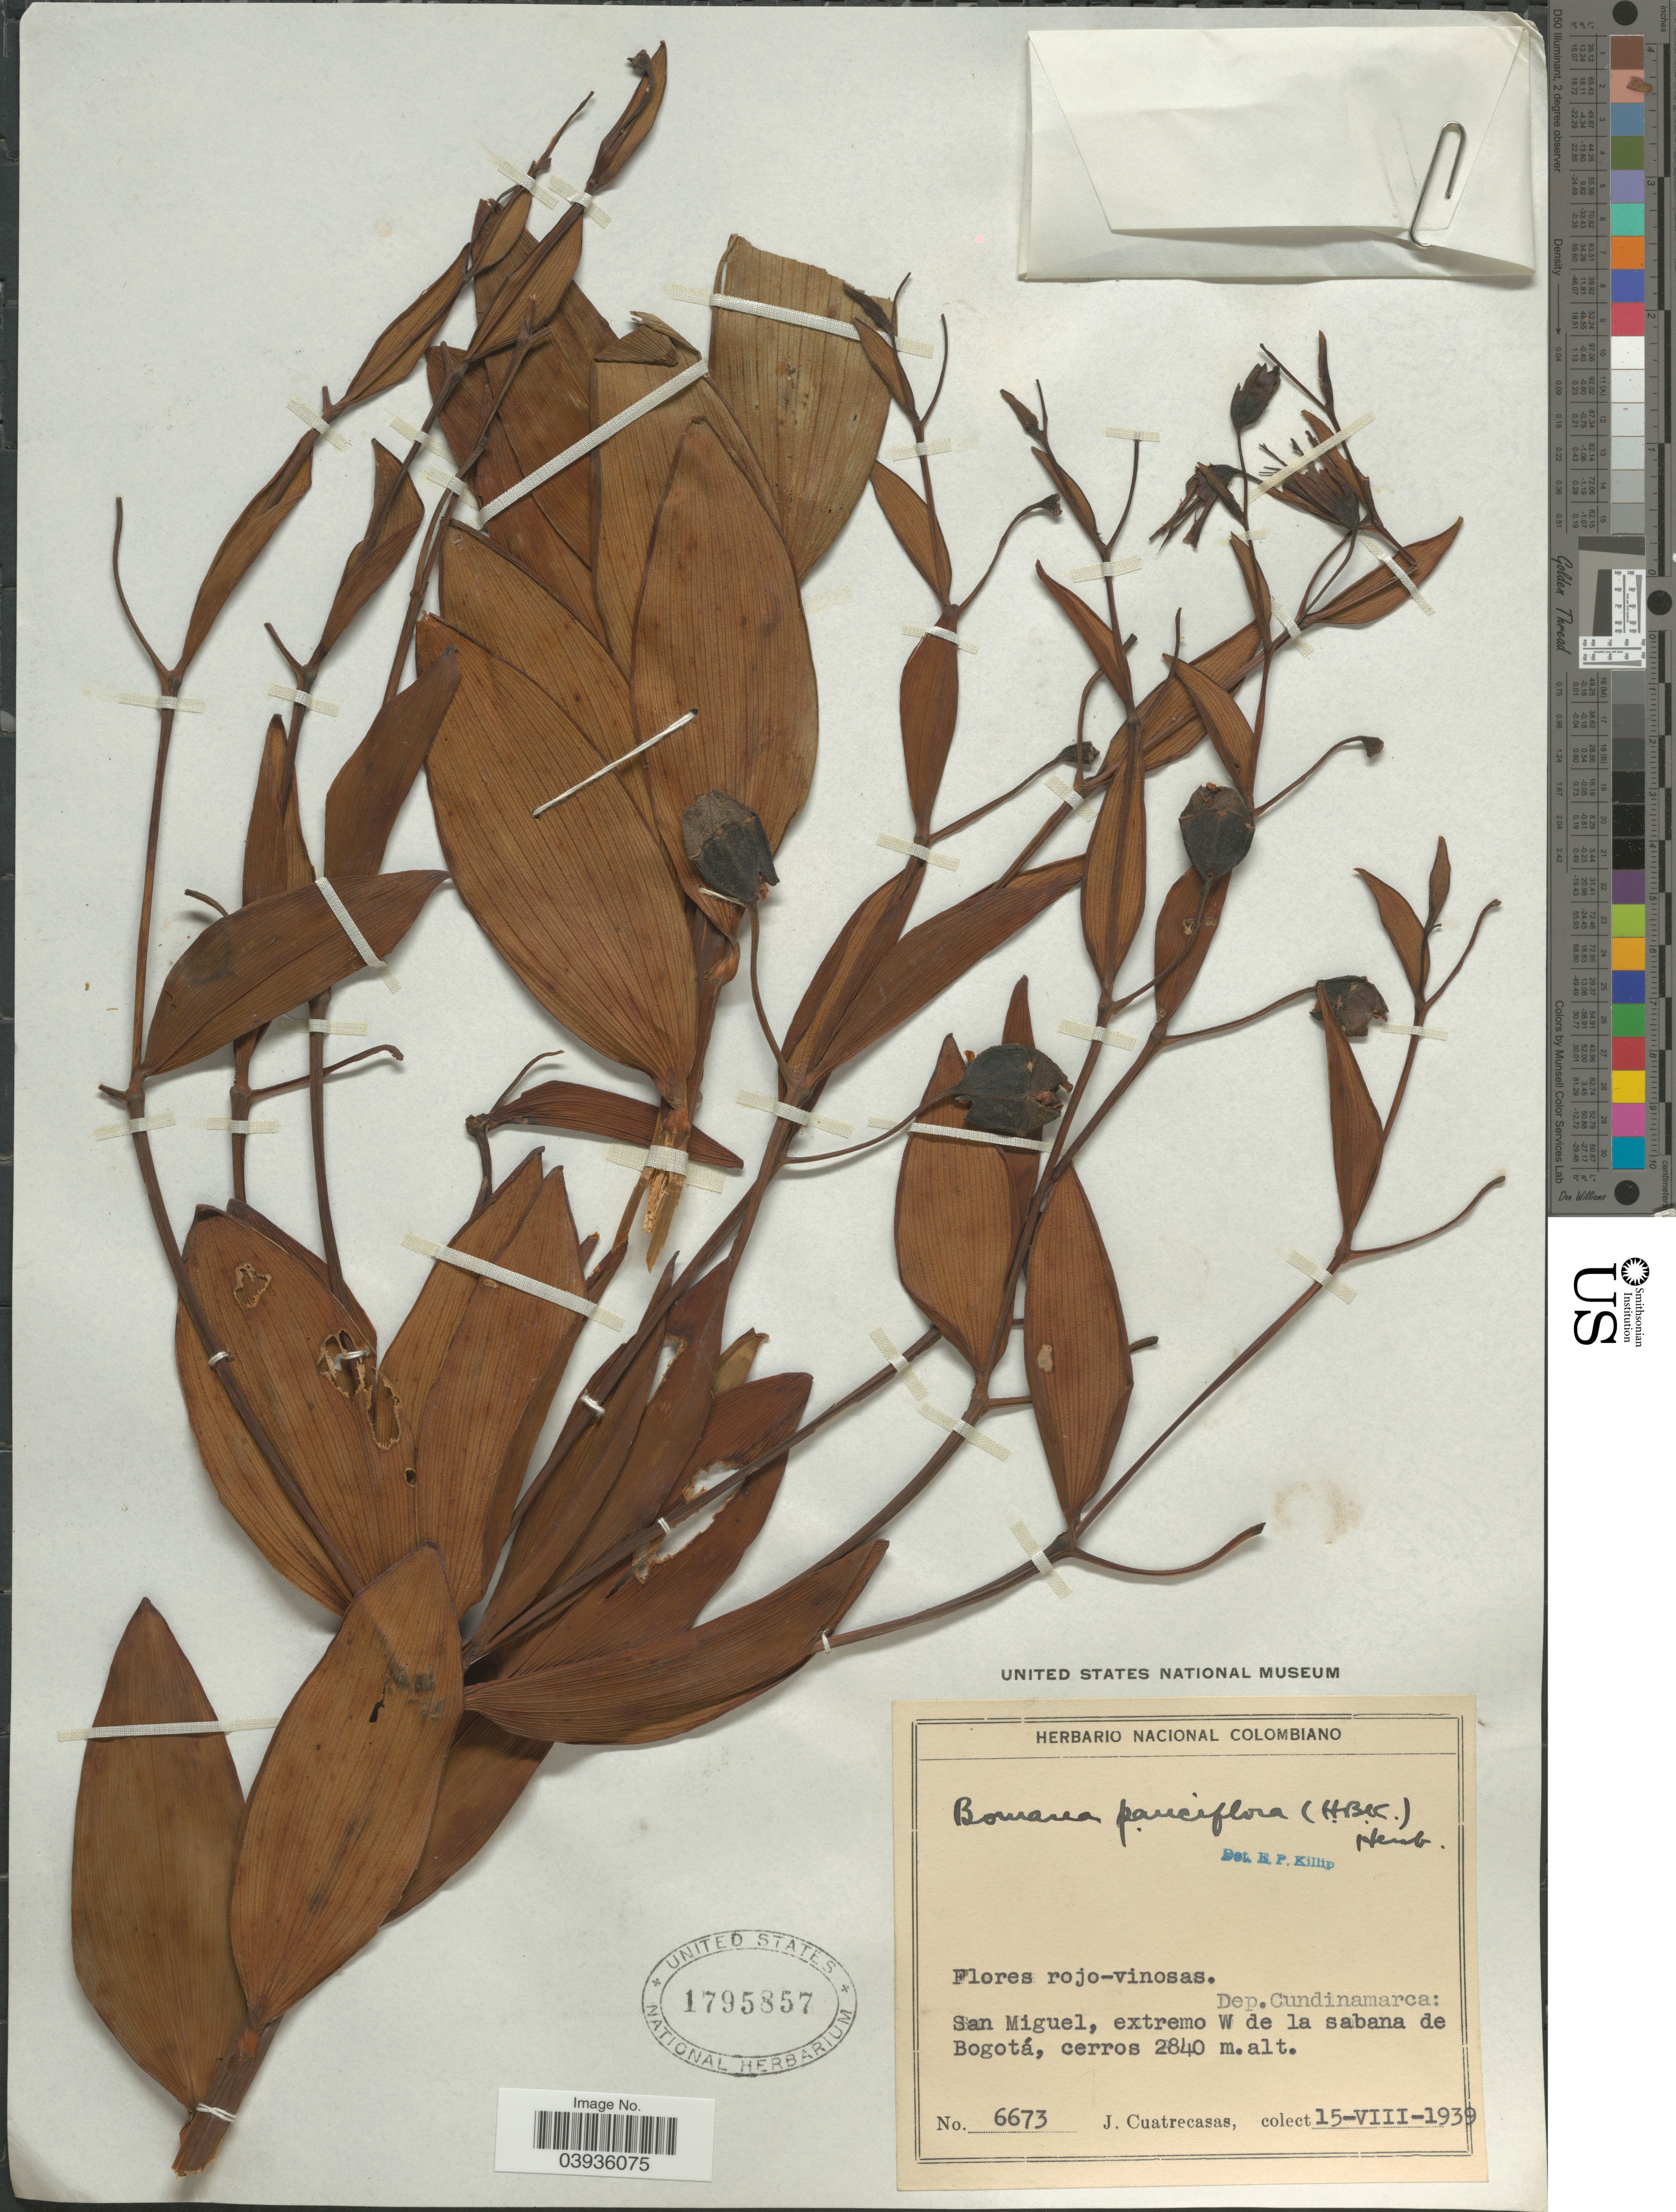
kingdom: Plantae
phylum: Tracheophyta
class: Liliopsida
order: Liliales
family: Alstroemeriaceae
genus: Bomarea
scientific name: Bomarea pauciflora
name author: (Kunth) Herb.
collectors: J. Cuatrecasas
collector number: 6673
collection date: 1939-08-15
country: Colombia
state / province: Cundinamarca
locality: Dep. Cundinamarca: San Miguel, extremo W de la sabana de Bogotá.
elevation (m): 2840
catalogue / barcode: US 1795857